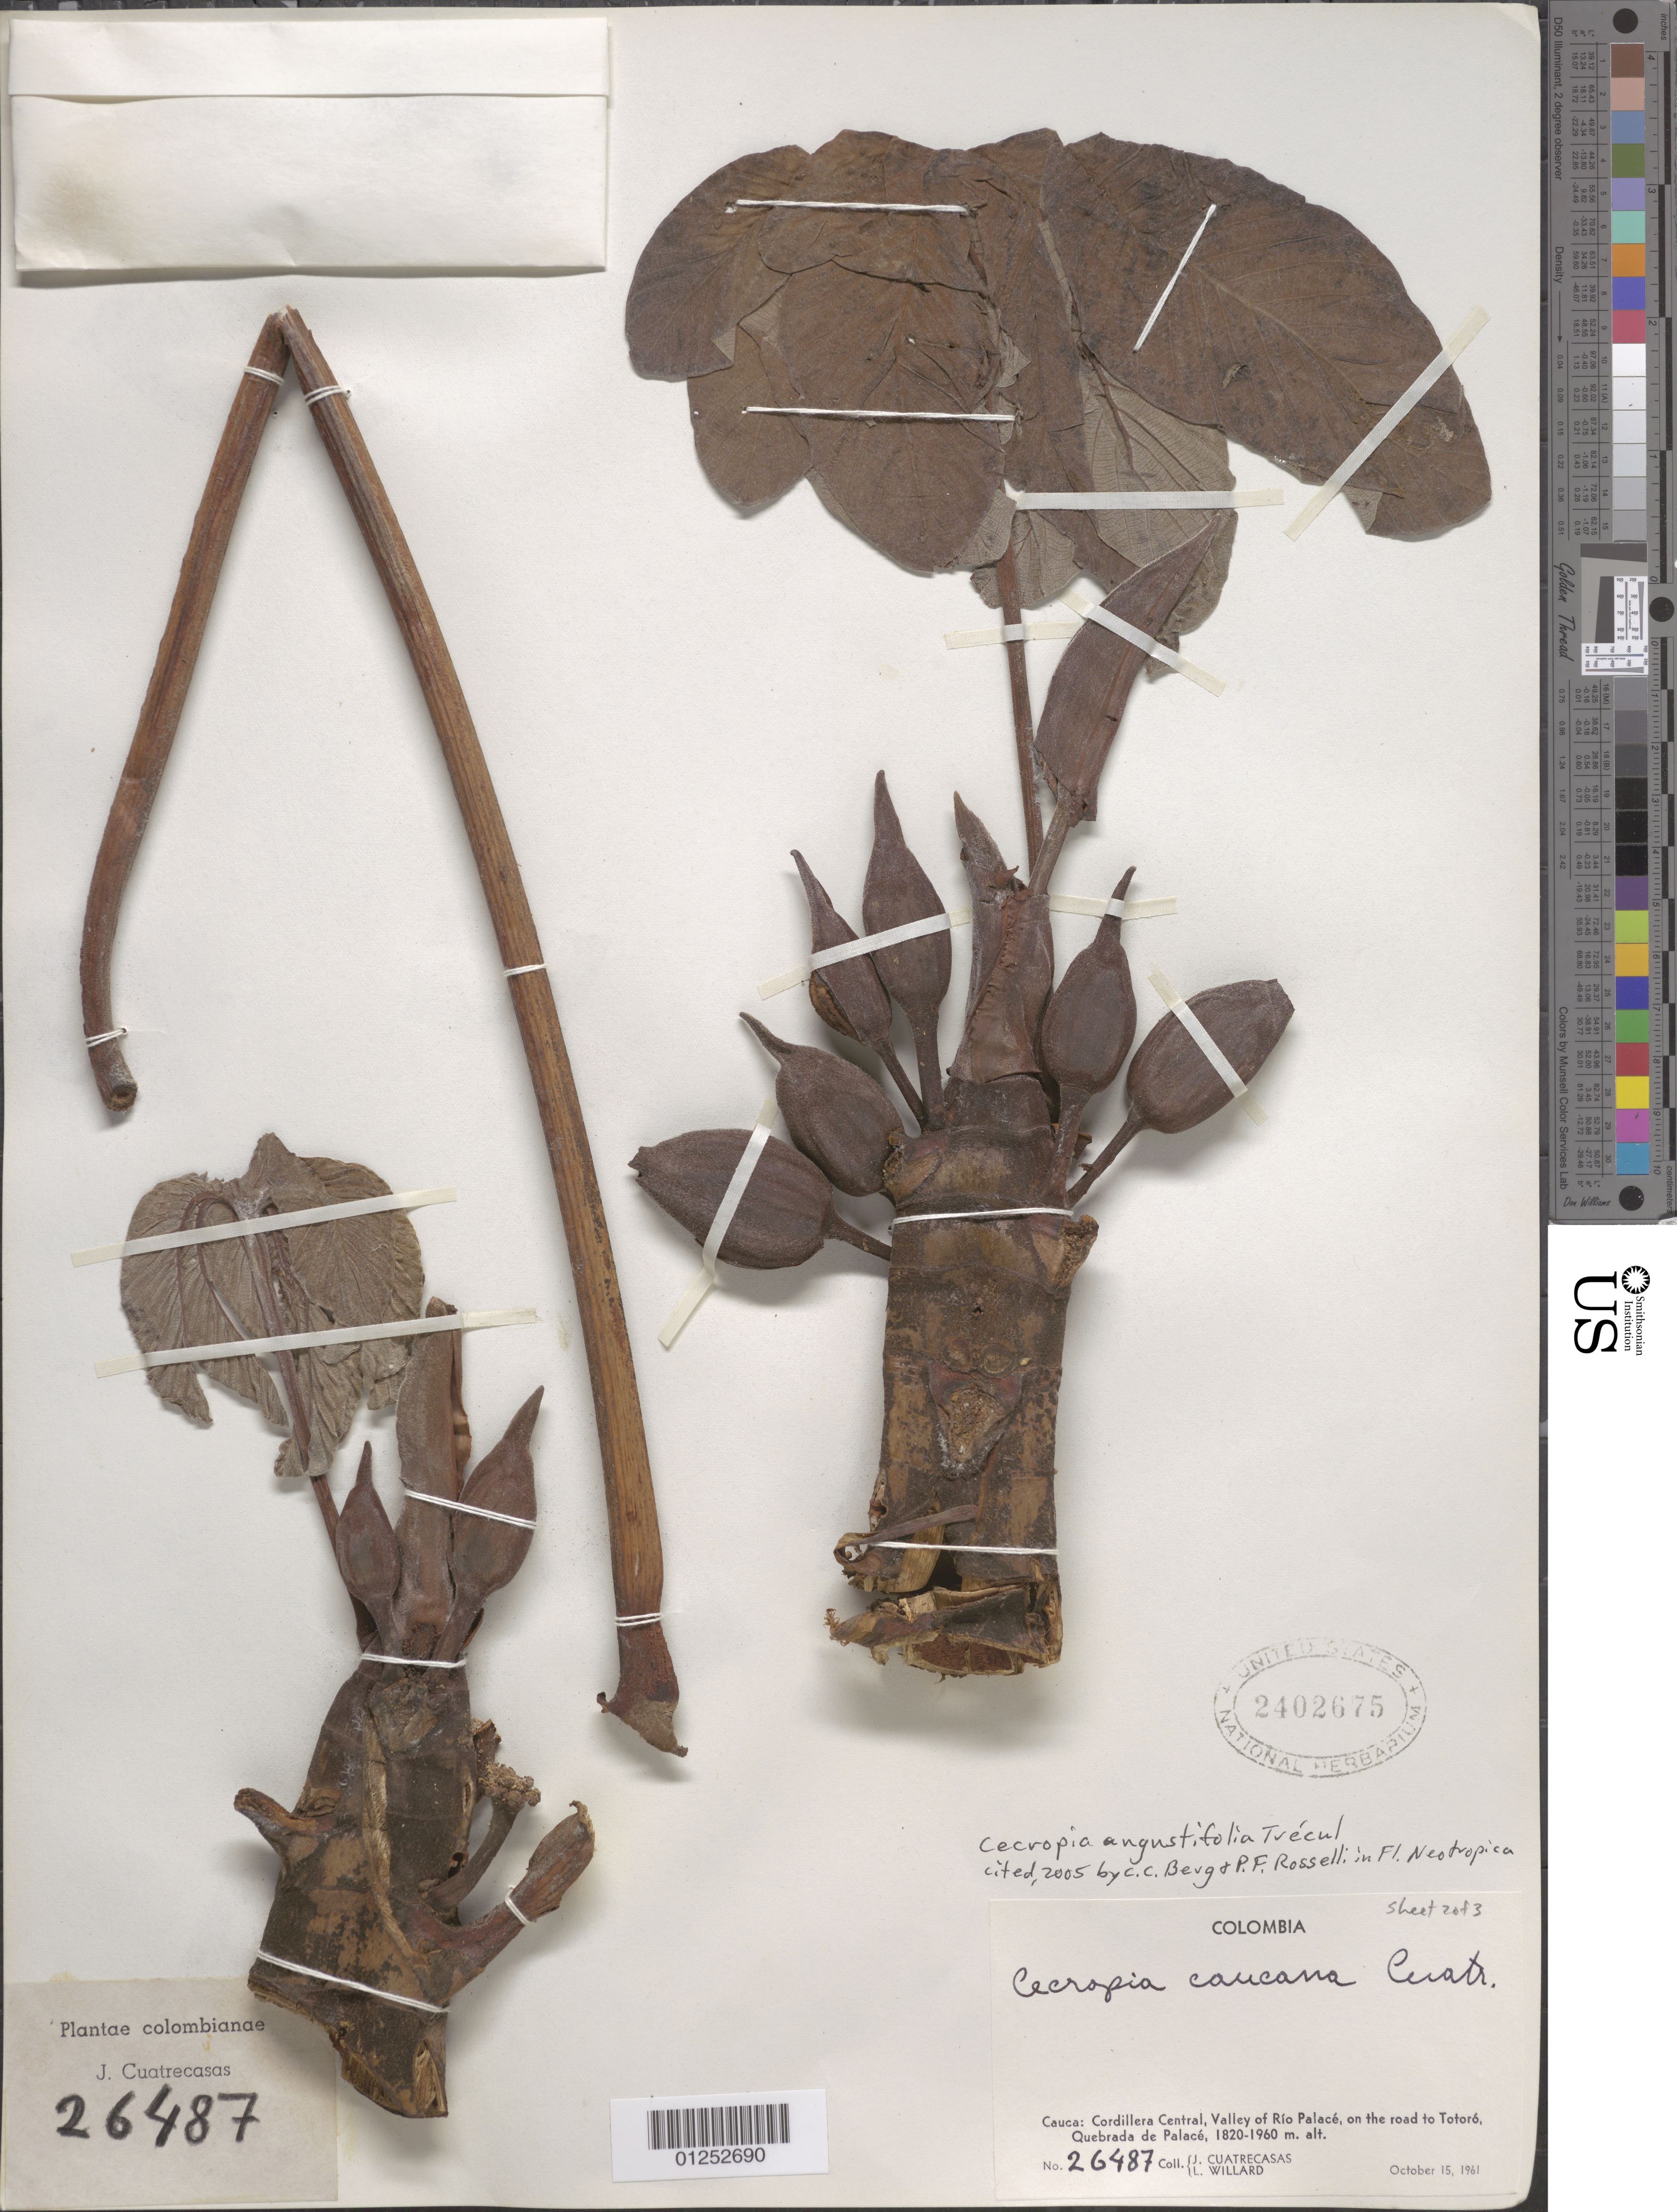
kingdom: Plantae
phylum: Tracheophyta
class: Magnoliopsida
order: Rosales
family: Urticaceae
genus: Cecropia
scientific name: Cecropia angustifolia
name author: Trécul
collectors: J. Cuatrecasas & L. Willard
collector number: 26487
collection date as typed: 15 Oct 1961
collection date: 1961-10-15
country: Colombia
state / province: Cauca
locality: Cordillera Central, Valley of Rio Palacé on road to Totoró, Quebrada de Palacé.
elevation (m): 1820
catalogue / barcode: US 2402675